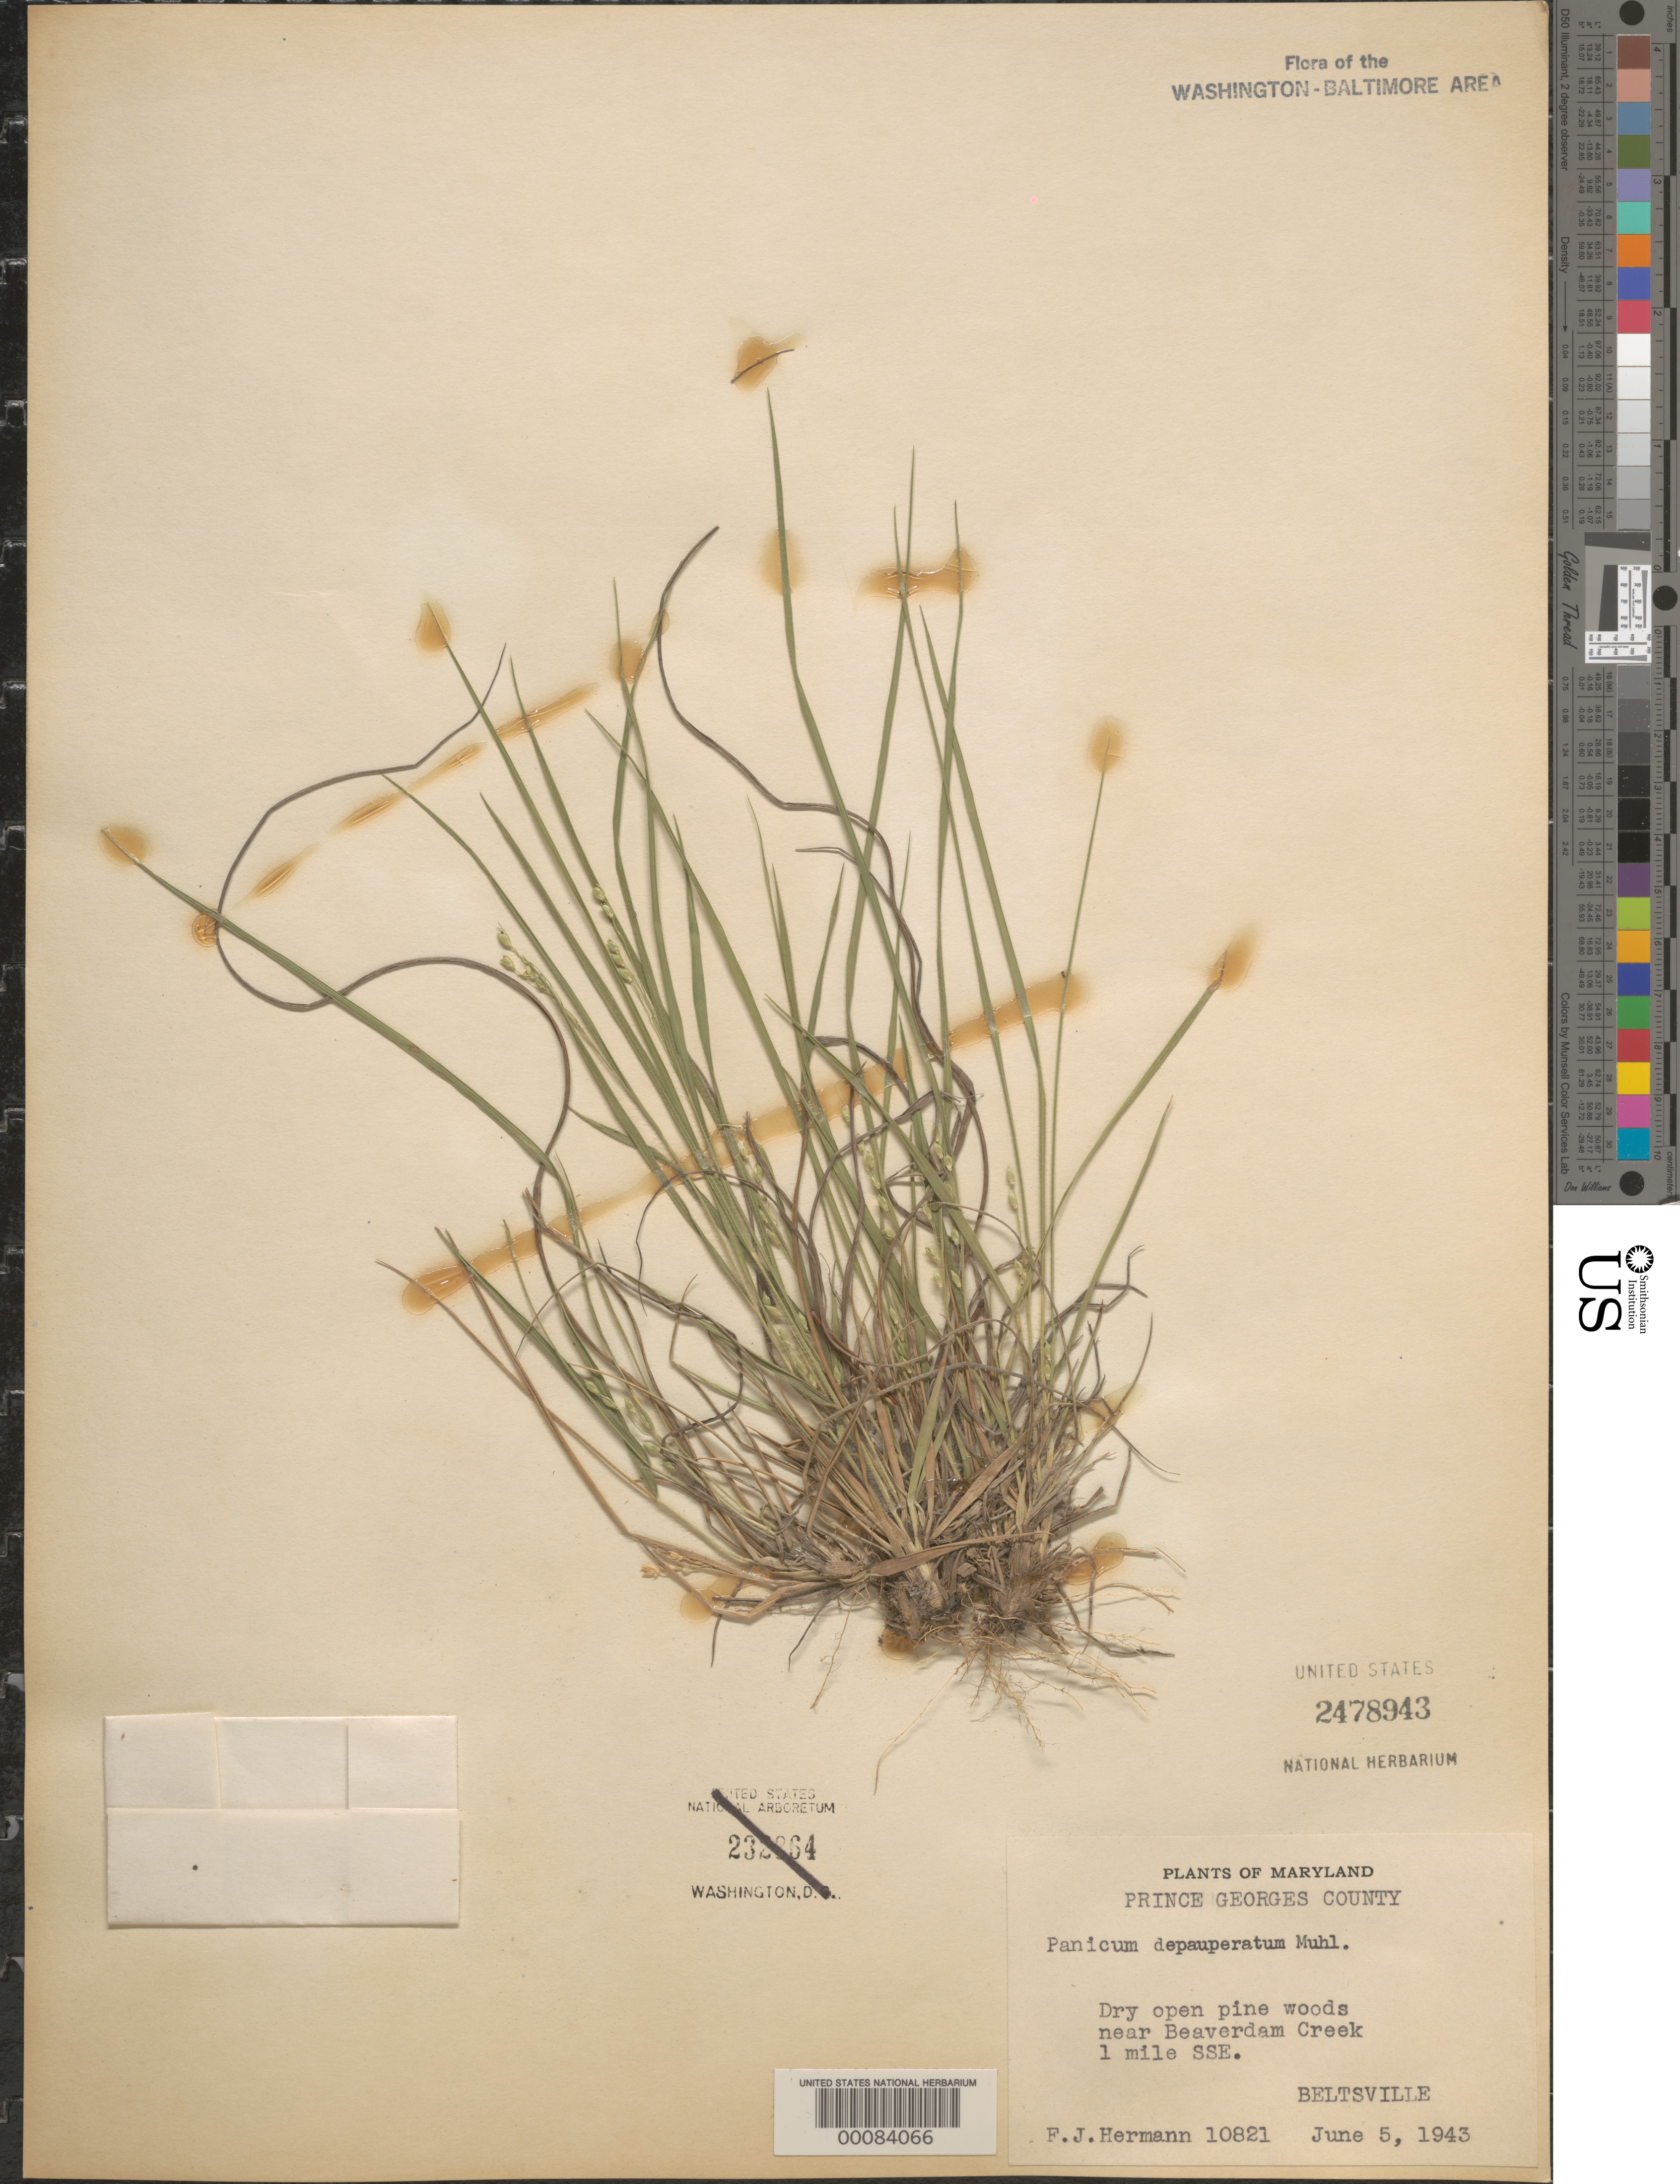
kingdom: Plantae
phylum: Tracheophyta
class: Liliopsida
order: Poales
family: Poaceae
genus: Dichanthelium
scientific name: Dichanthelium depauperatum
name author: (Muhl.) Gould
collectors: F. J. Hermann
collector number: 10821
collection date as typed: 05 Jun 1943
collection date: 1943-06-05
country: United States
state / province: Maryland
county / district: Prince George's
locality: Beltsville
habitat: Dry, open pine woods, near creek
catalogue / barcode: US 2478943